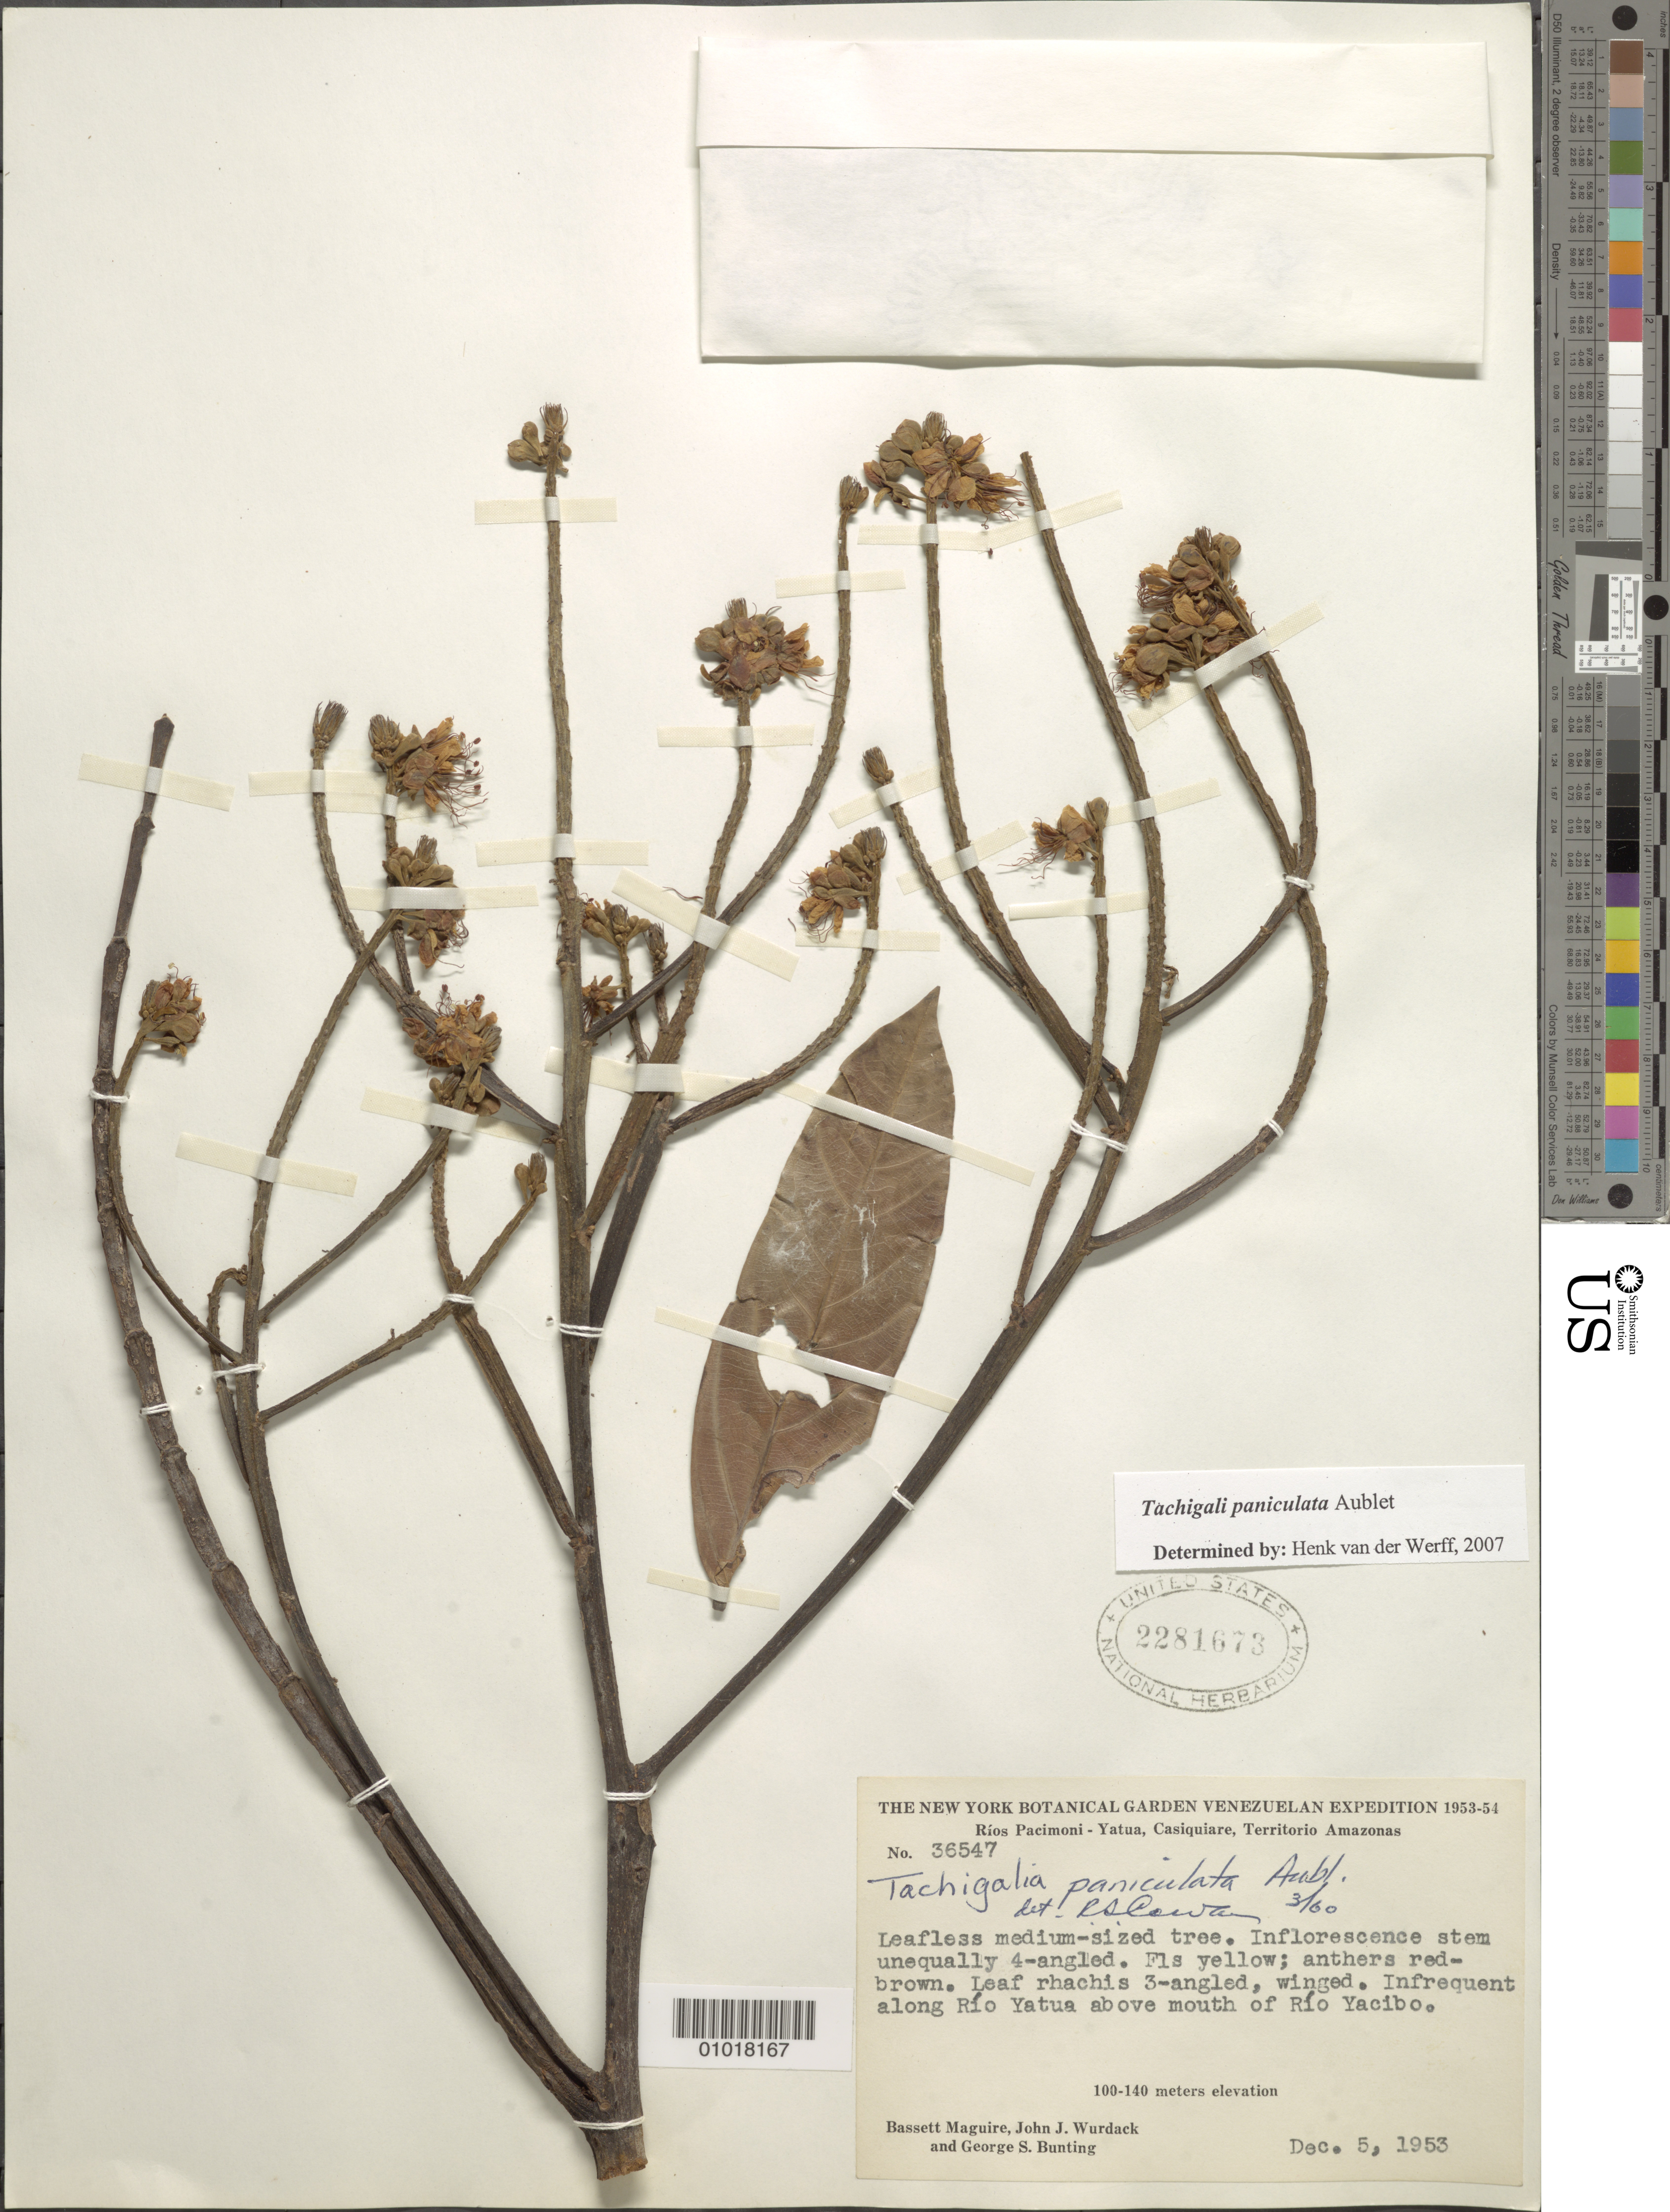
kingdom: Plantae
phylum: Tracheophyta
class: Magnoliopsida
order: Fabales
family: Fabaceae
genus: Tachigali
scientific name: Tachigali paniculata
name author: Aubl.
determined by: van der Werff, H., (MO), Missouri Botanical Garden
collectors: B. Maguire, J. J. Wurdack & G. S. Bunting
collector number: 36547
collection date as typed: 5-Dec-53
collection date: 1953-12-05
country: Venezuela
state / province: Amazonas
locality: Ríos Pacimoni - Yatua, Casiquiare; along Río Yatua above mouth of Río Yacibo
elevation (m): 100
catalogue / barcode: US 2281673